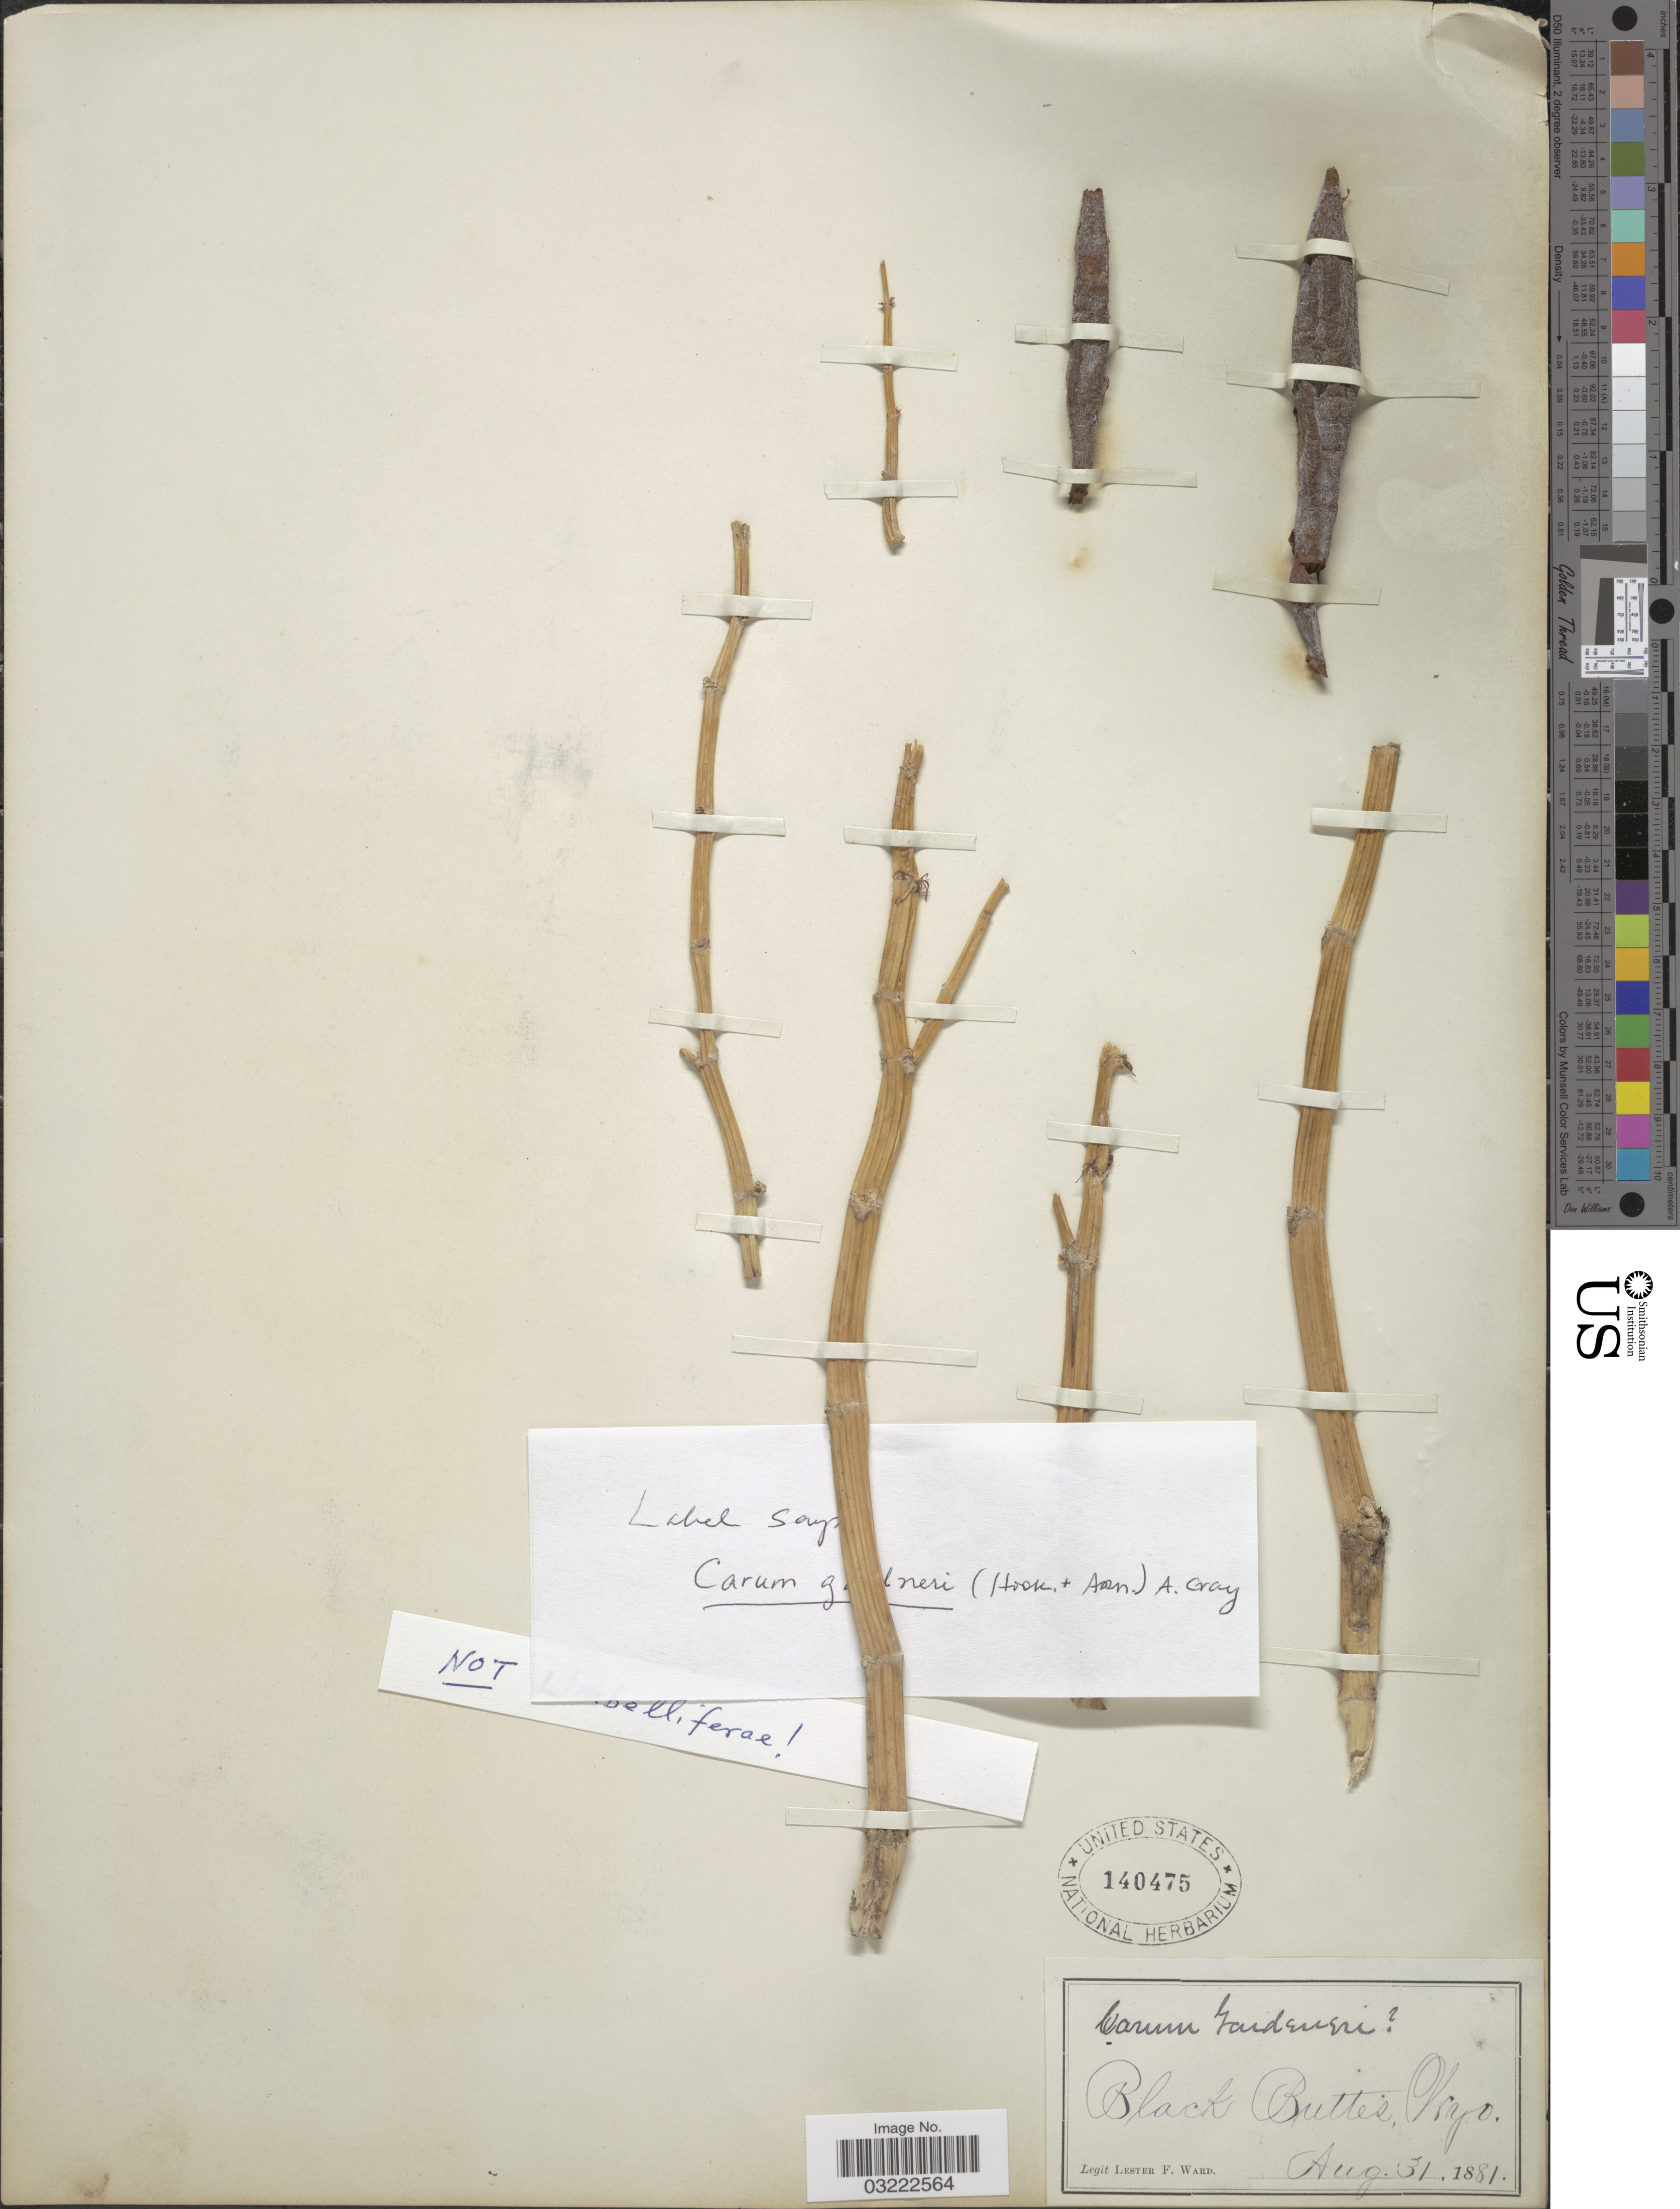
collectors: L. F. Ward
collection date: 1881-08-31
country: United States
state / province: Wyoming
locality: Black Buttes.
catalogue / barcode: US 140475